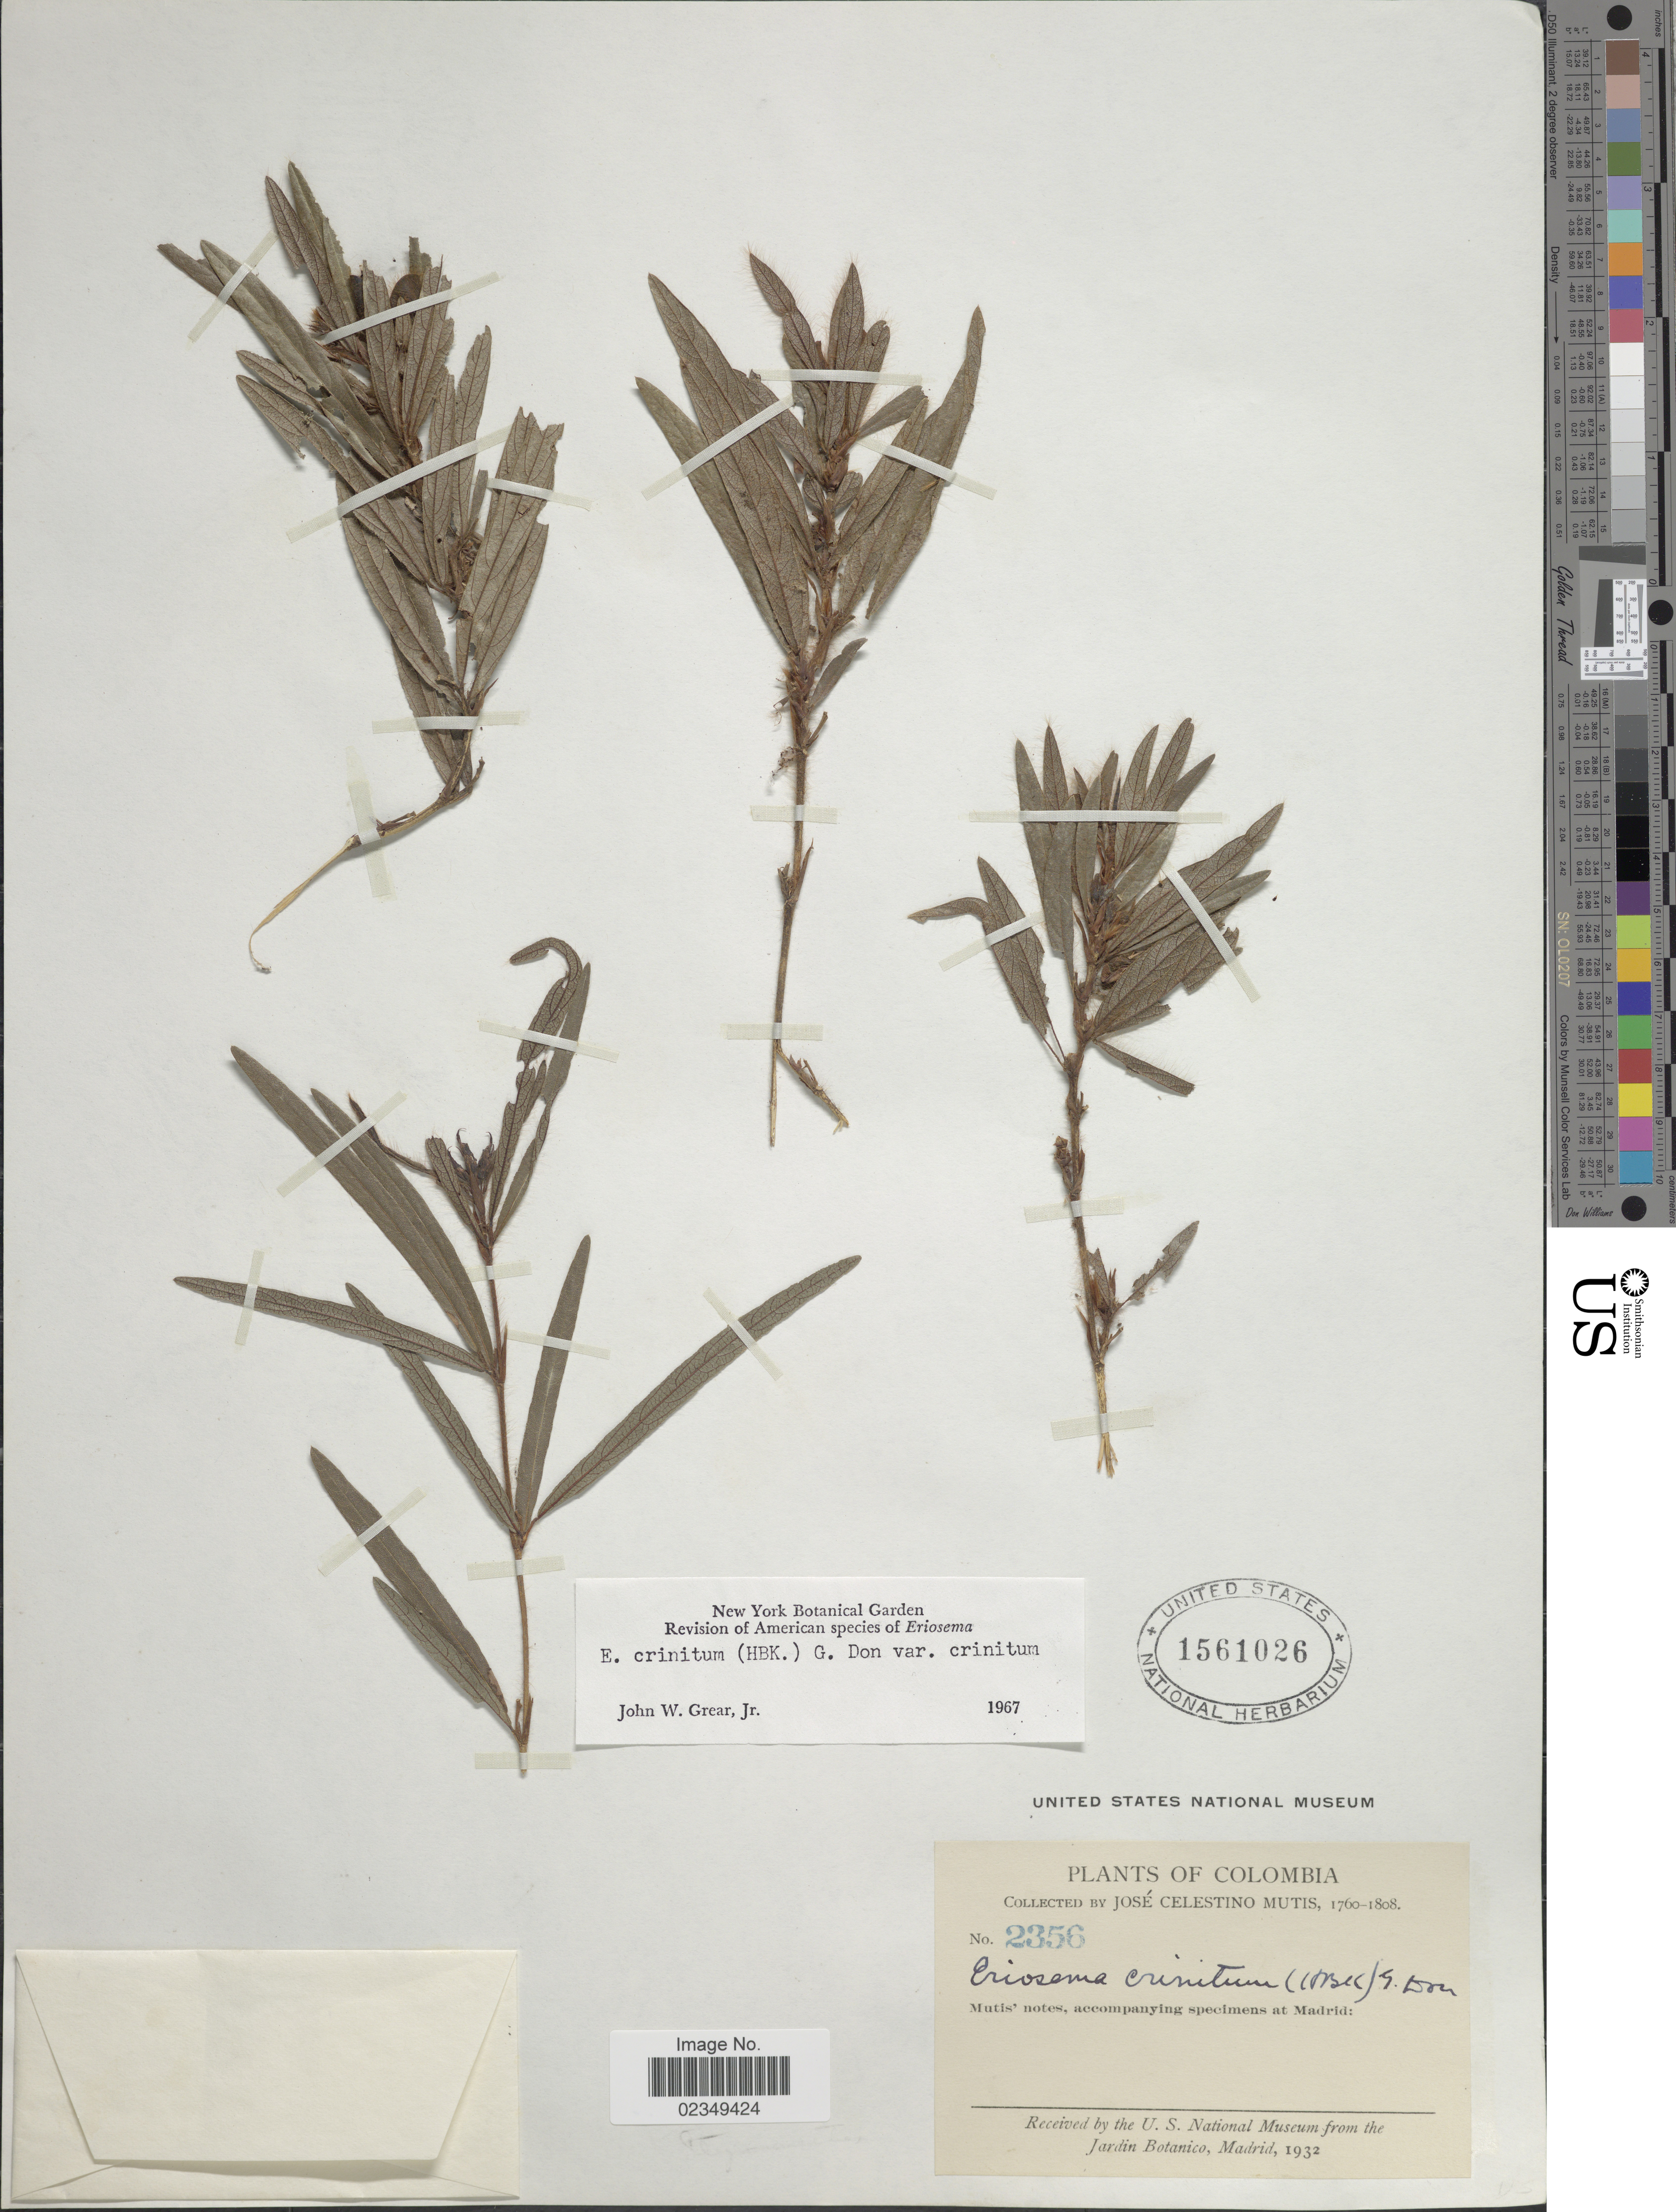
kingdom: Plantae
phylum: Tracheophyta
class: Magnoliopsida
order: Fabales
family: Fabaceae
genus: Eriosema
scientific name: Eriosema crinitum var. crinitum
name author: (Kunth) G. Don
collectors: J. C. B. Mutis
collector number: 2356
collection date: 1760/1808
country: Colombia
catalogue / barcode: US 1561026